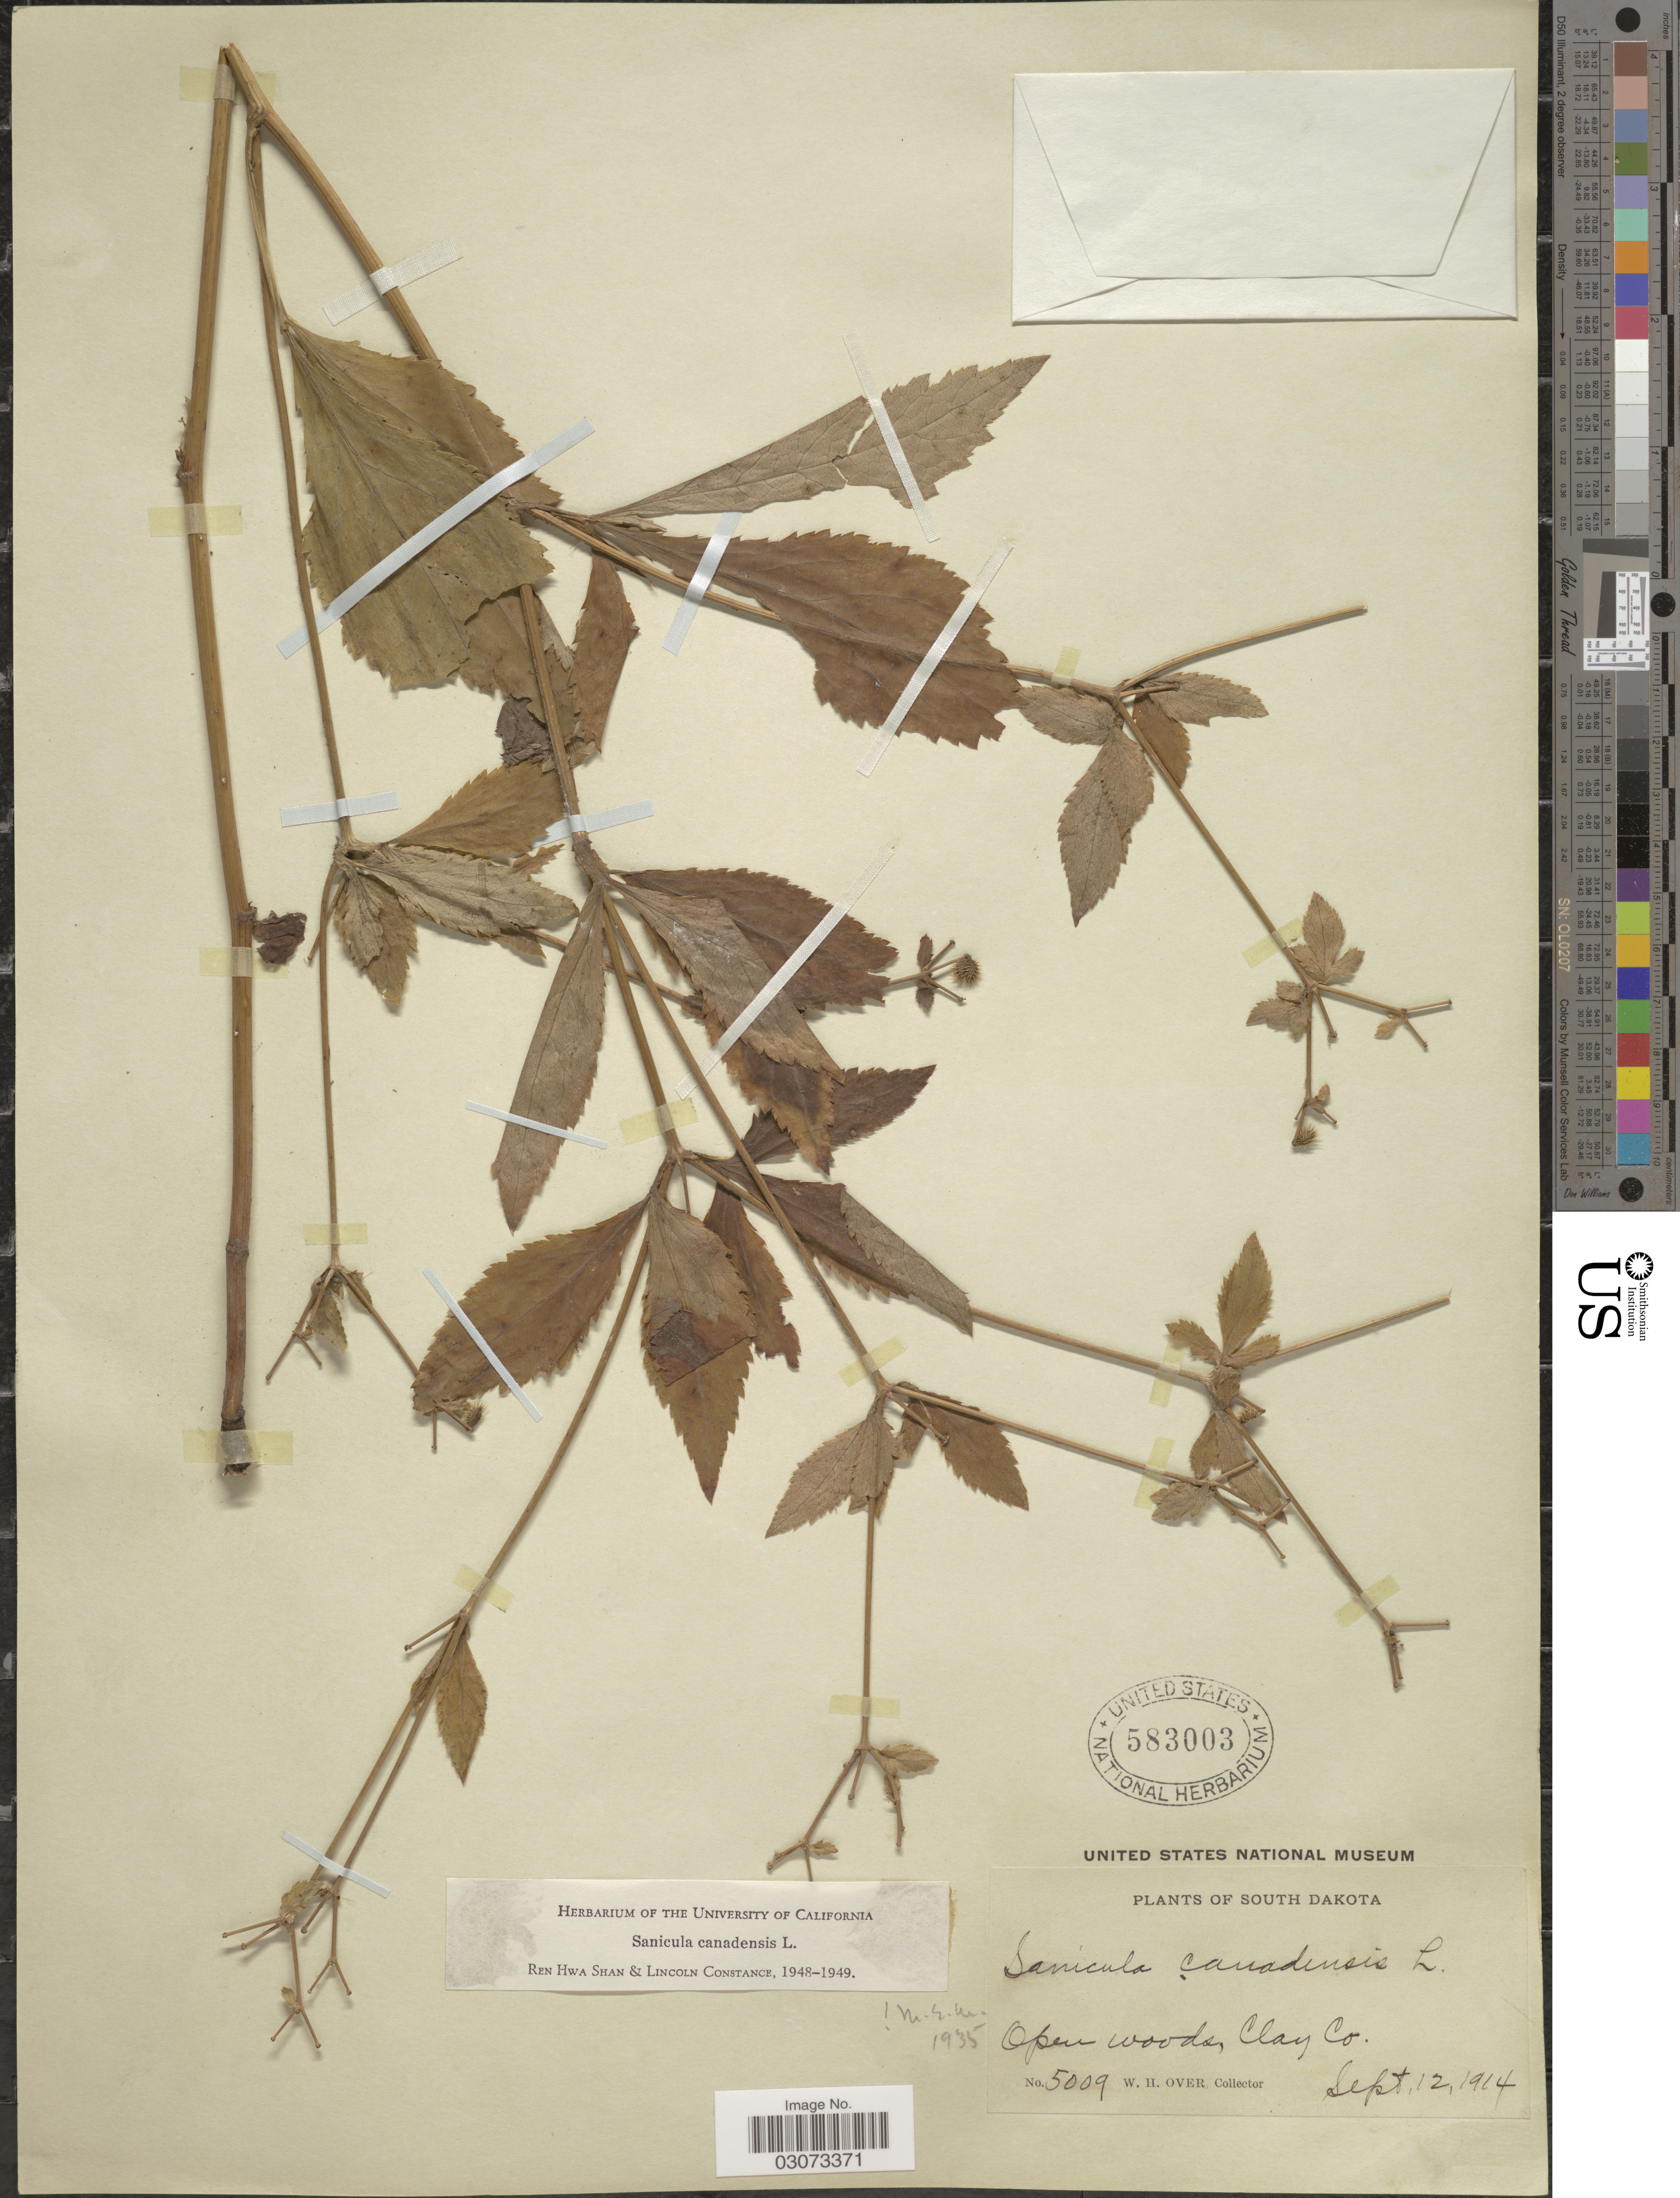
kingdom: Plantae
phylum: Tracheophyta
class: Magnoliopsida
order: Apiales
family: Apiaceae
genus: Sanicula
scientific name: Sanicula canadensis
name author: L.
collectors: W. Over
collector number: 5009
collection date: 1914-09-12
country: United States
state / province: South Dakota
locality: Clay Co.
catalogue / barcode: US 583003